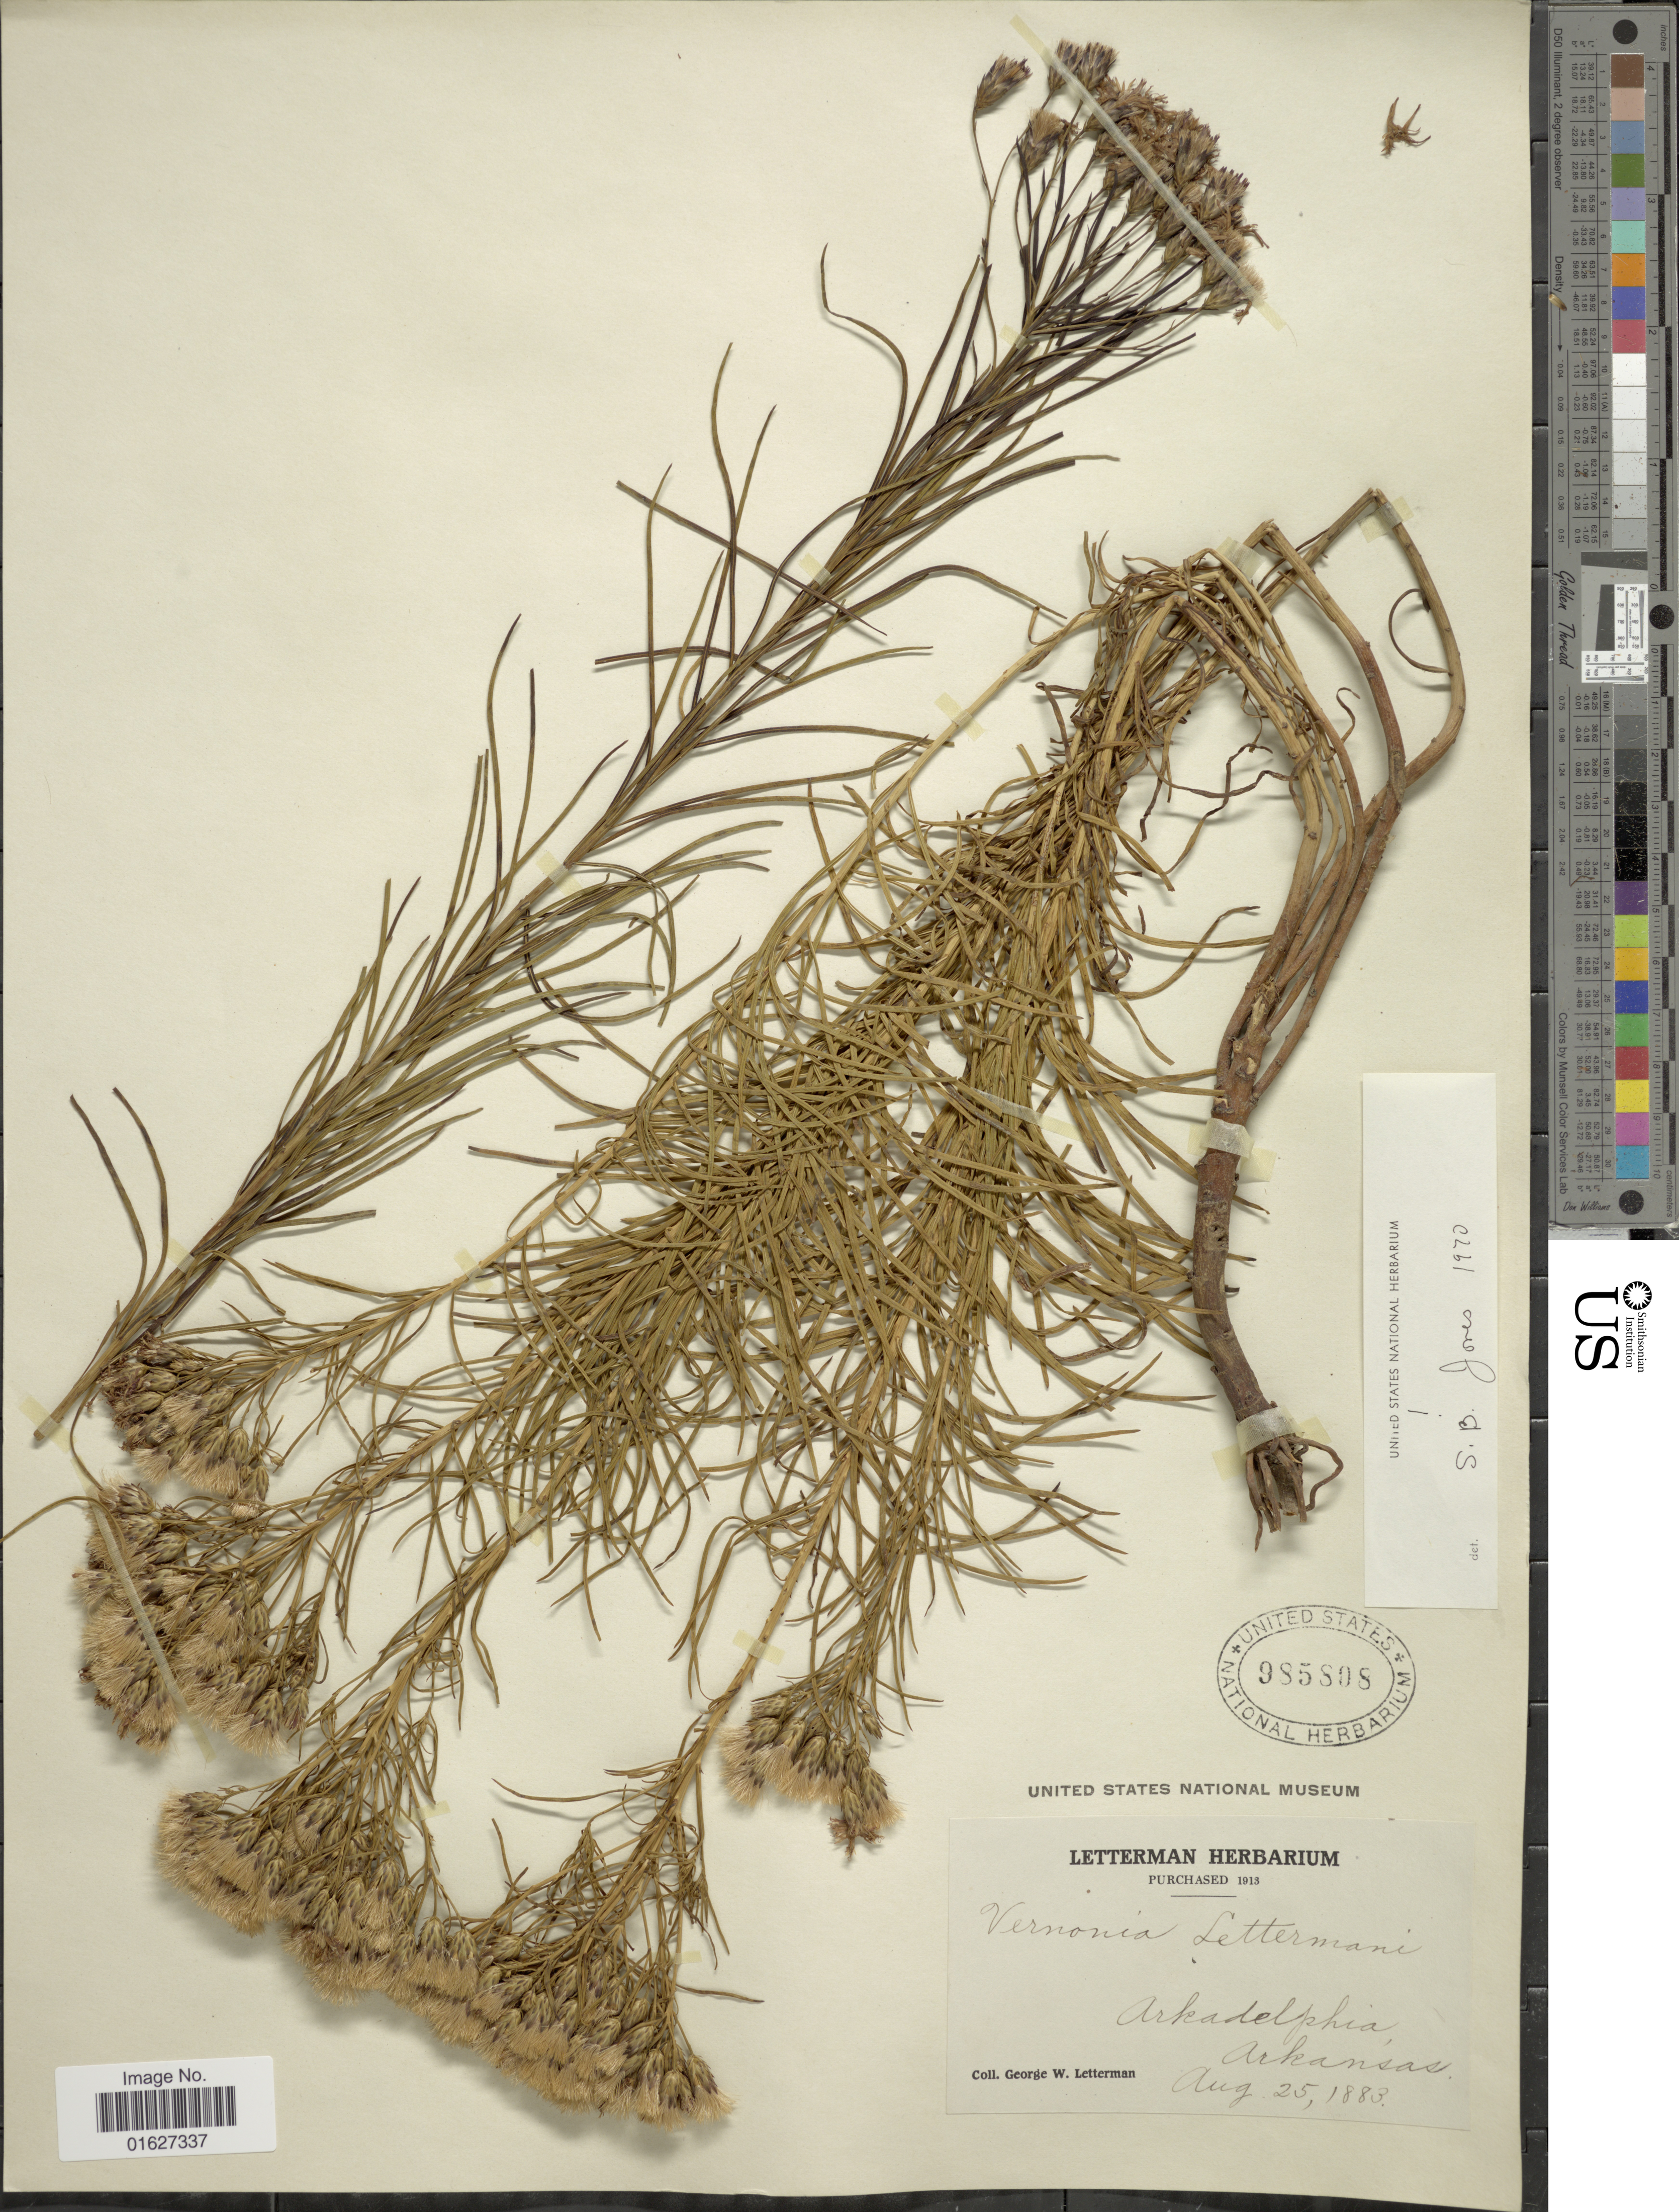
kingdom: Plantae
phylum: Tracheophyta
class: Magnoliopsida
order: Asterales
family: Asteraceae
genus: Vernonia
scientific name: Vernonia lettermannii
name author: Engelm. ex A. Gray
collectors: G. W. Letterman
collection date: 1883-08-25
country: United States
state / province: Arkansas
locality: Arkadelphia. Arkansas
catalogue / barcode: US 985808